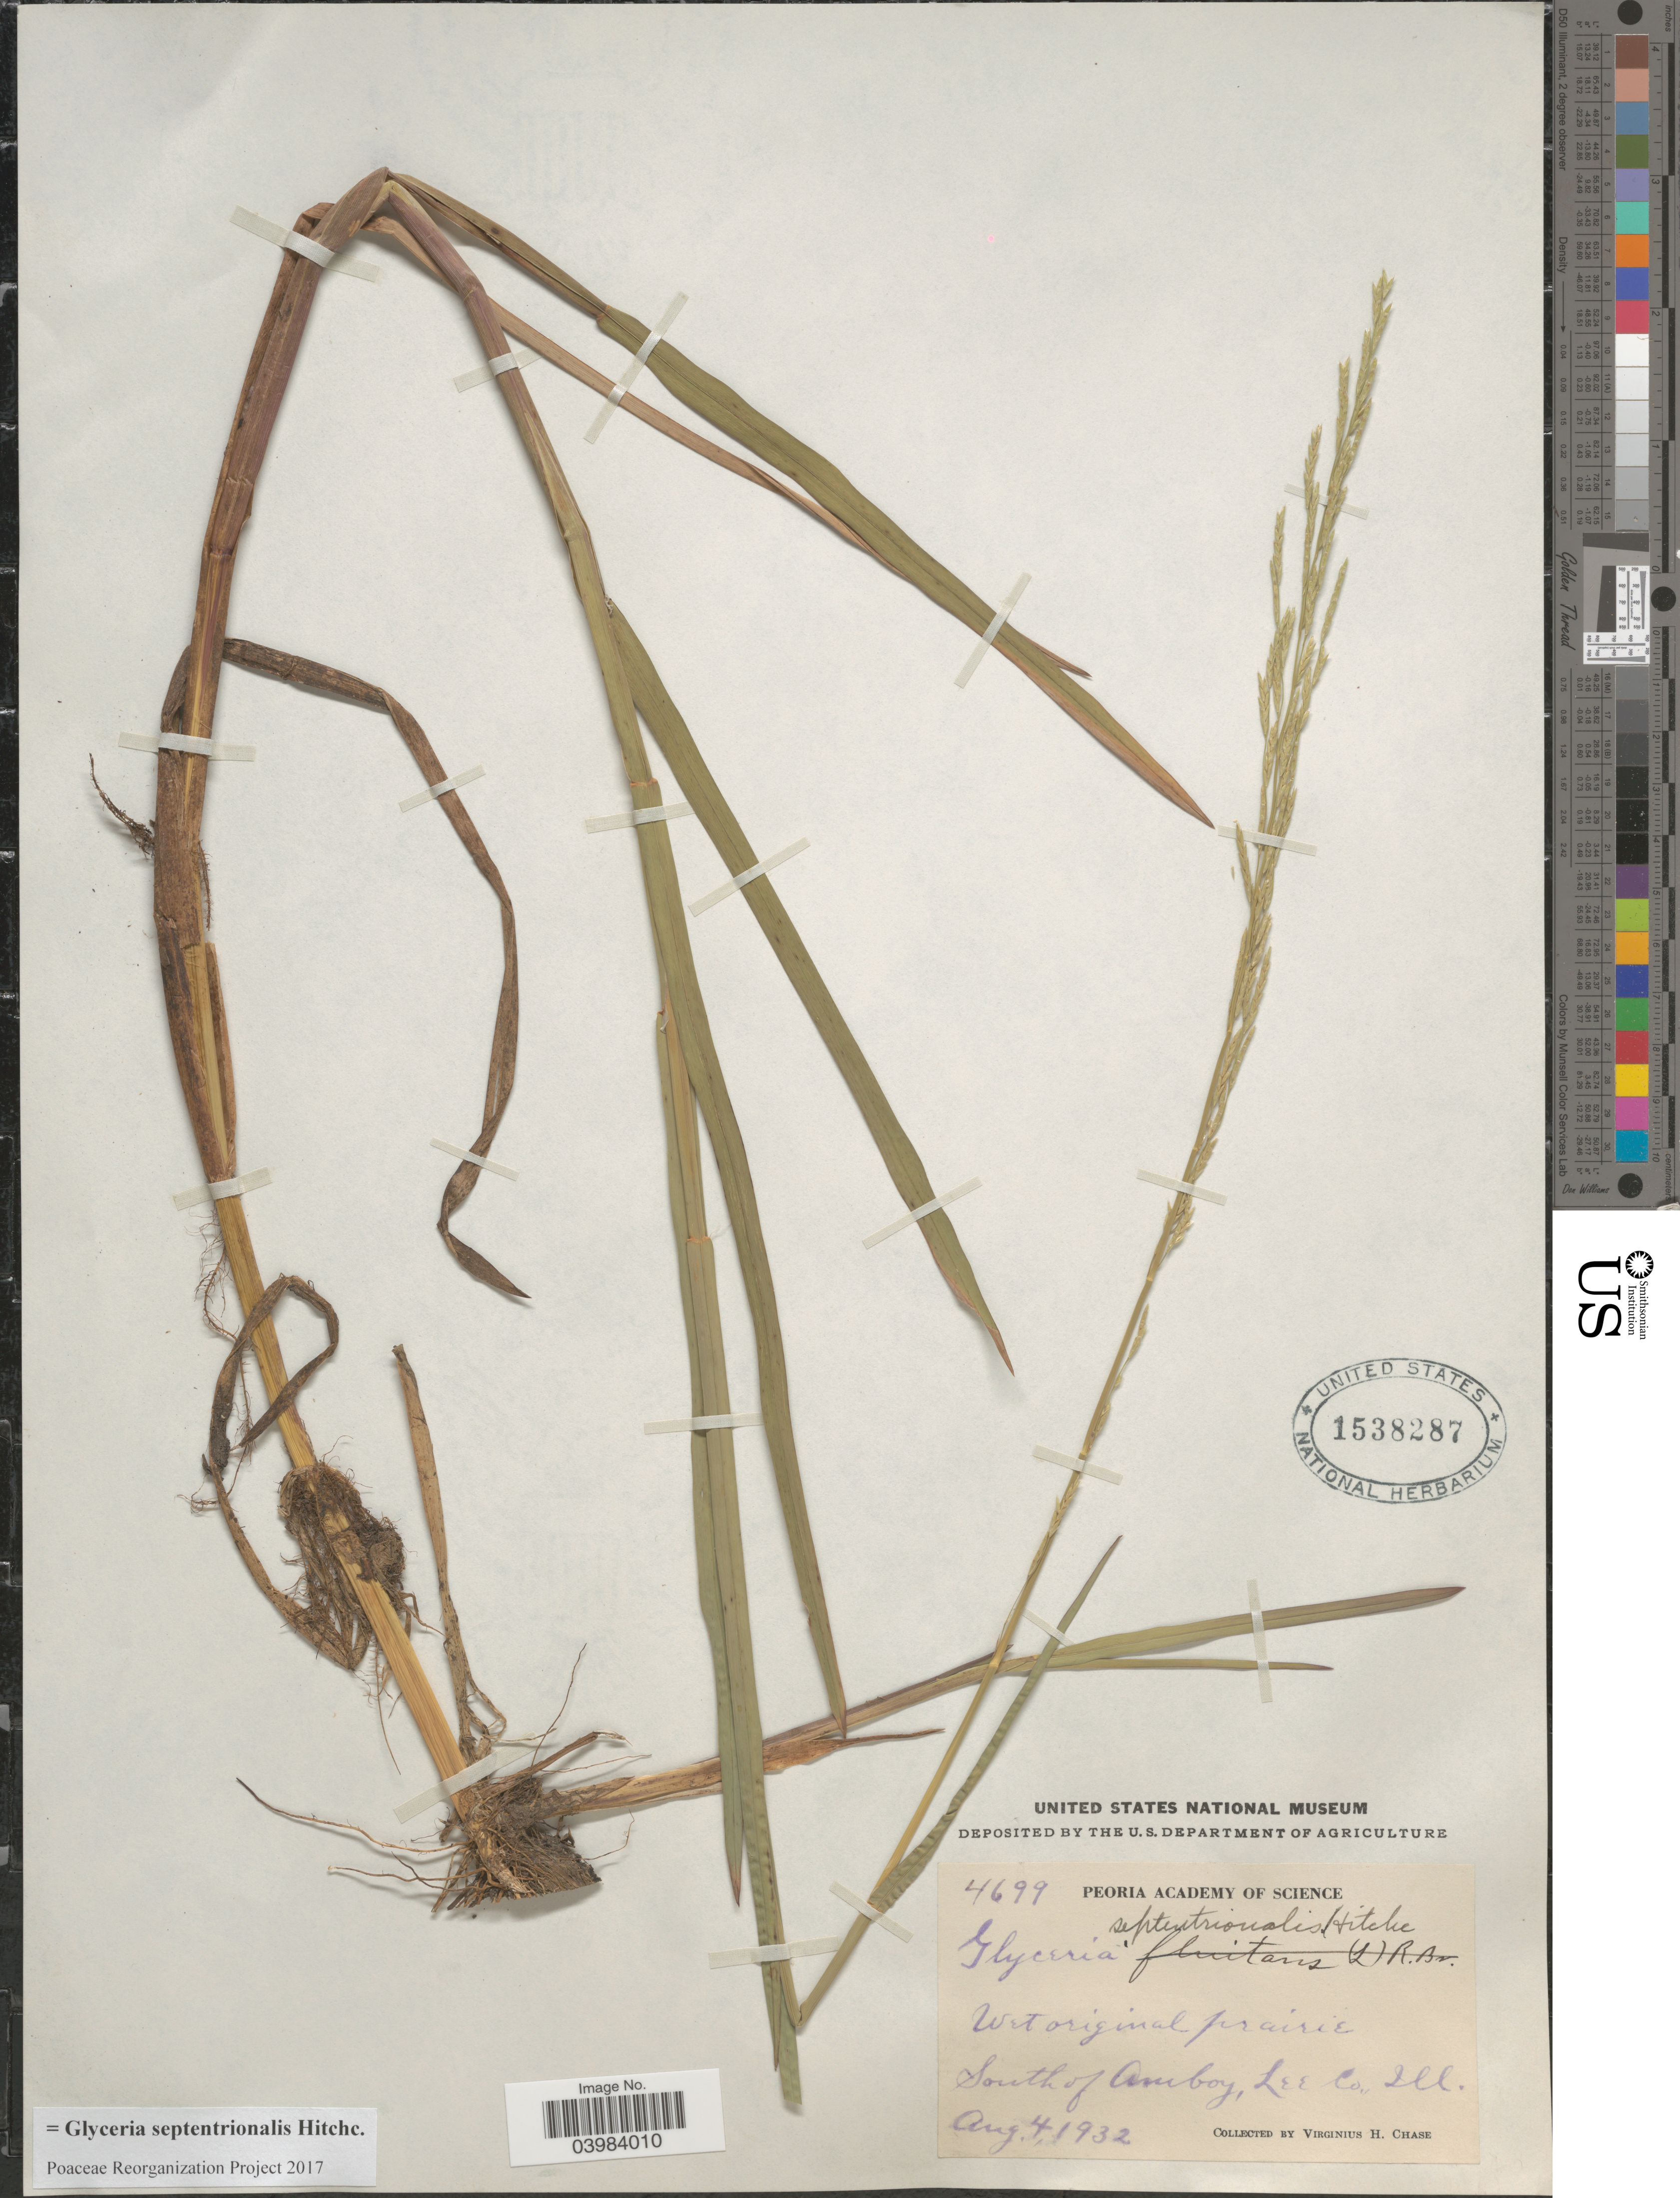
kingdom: Plantae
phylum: Tracheophyta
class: Liliopsida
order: Poales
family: Poaceae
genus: Glyceria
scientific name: Glyceria septentrionalis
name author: Hitchc.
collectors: V. H. Chase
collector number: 4699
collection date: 1932-08-04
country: United States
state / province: Illinois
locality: Wet original prairie. South of Amboy, Lee Co.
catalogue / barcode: US 1538287